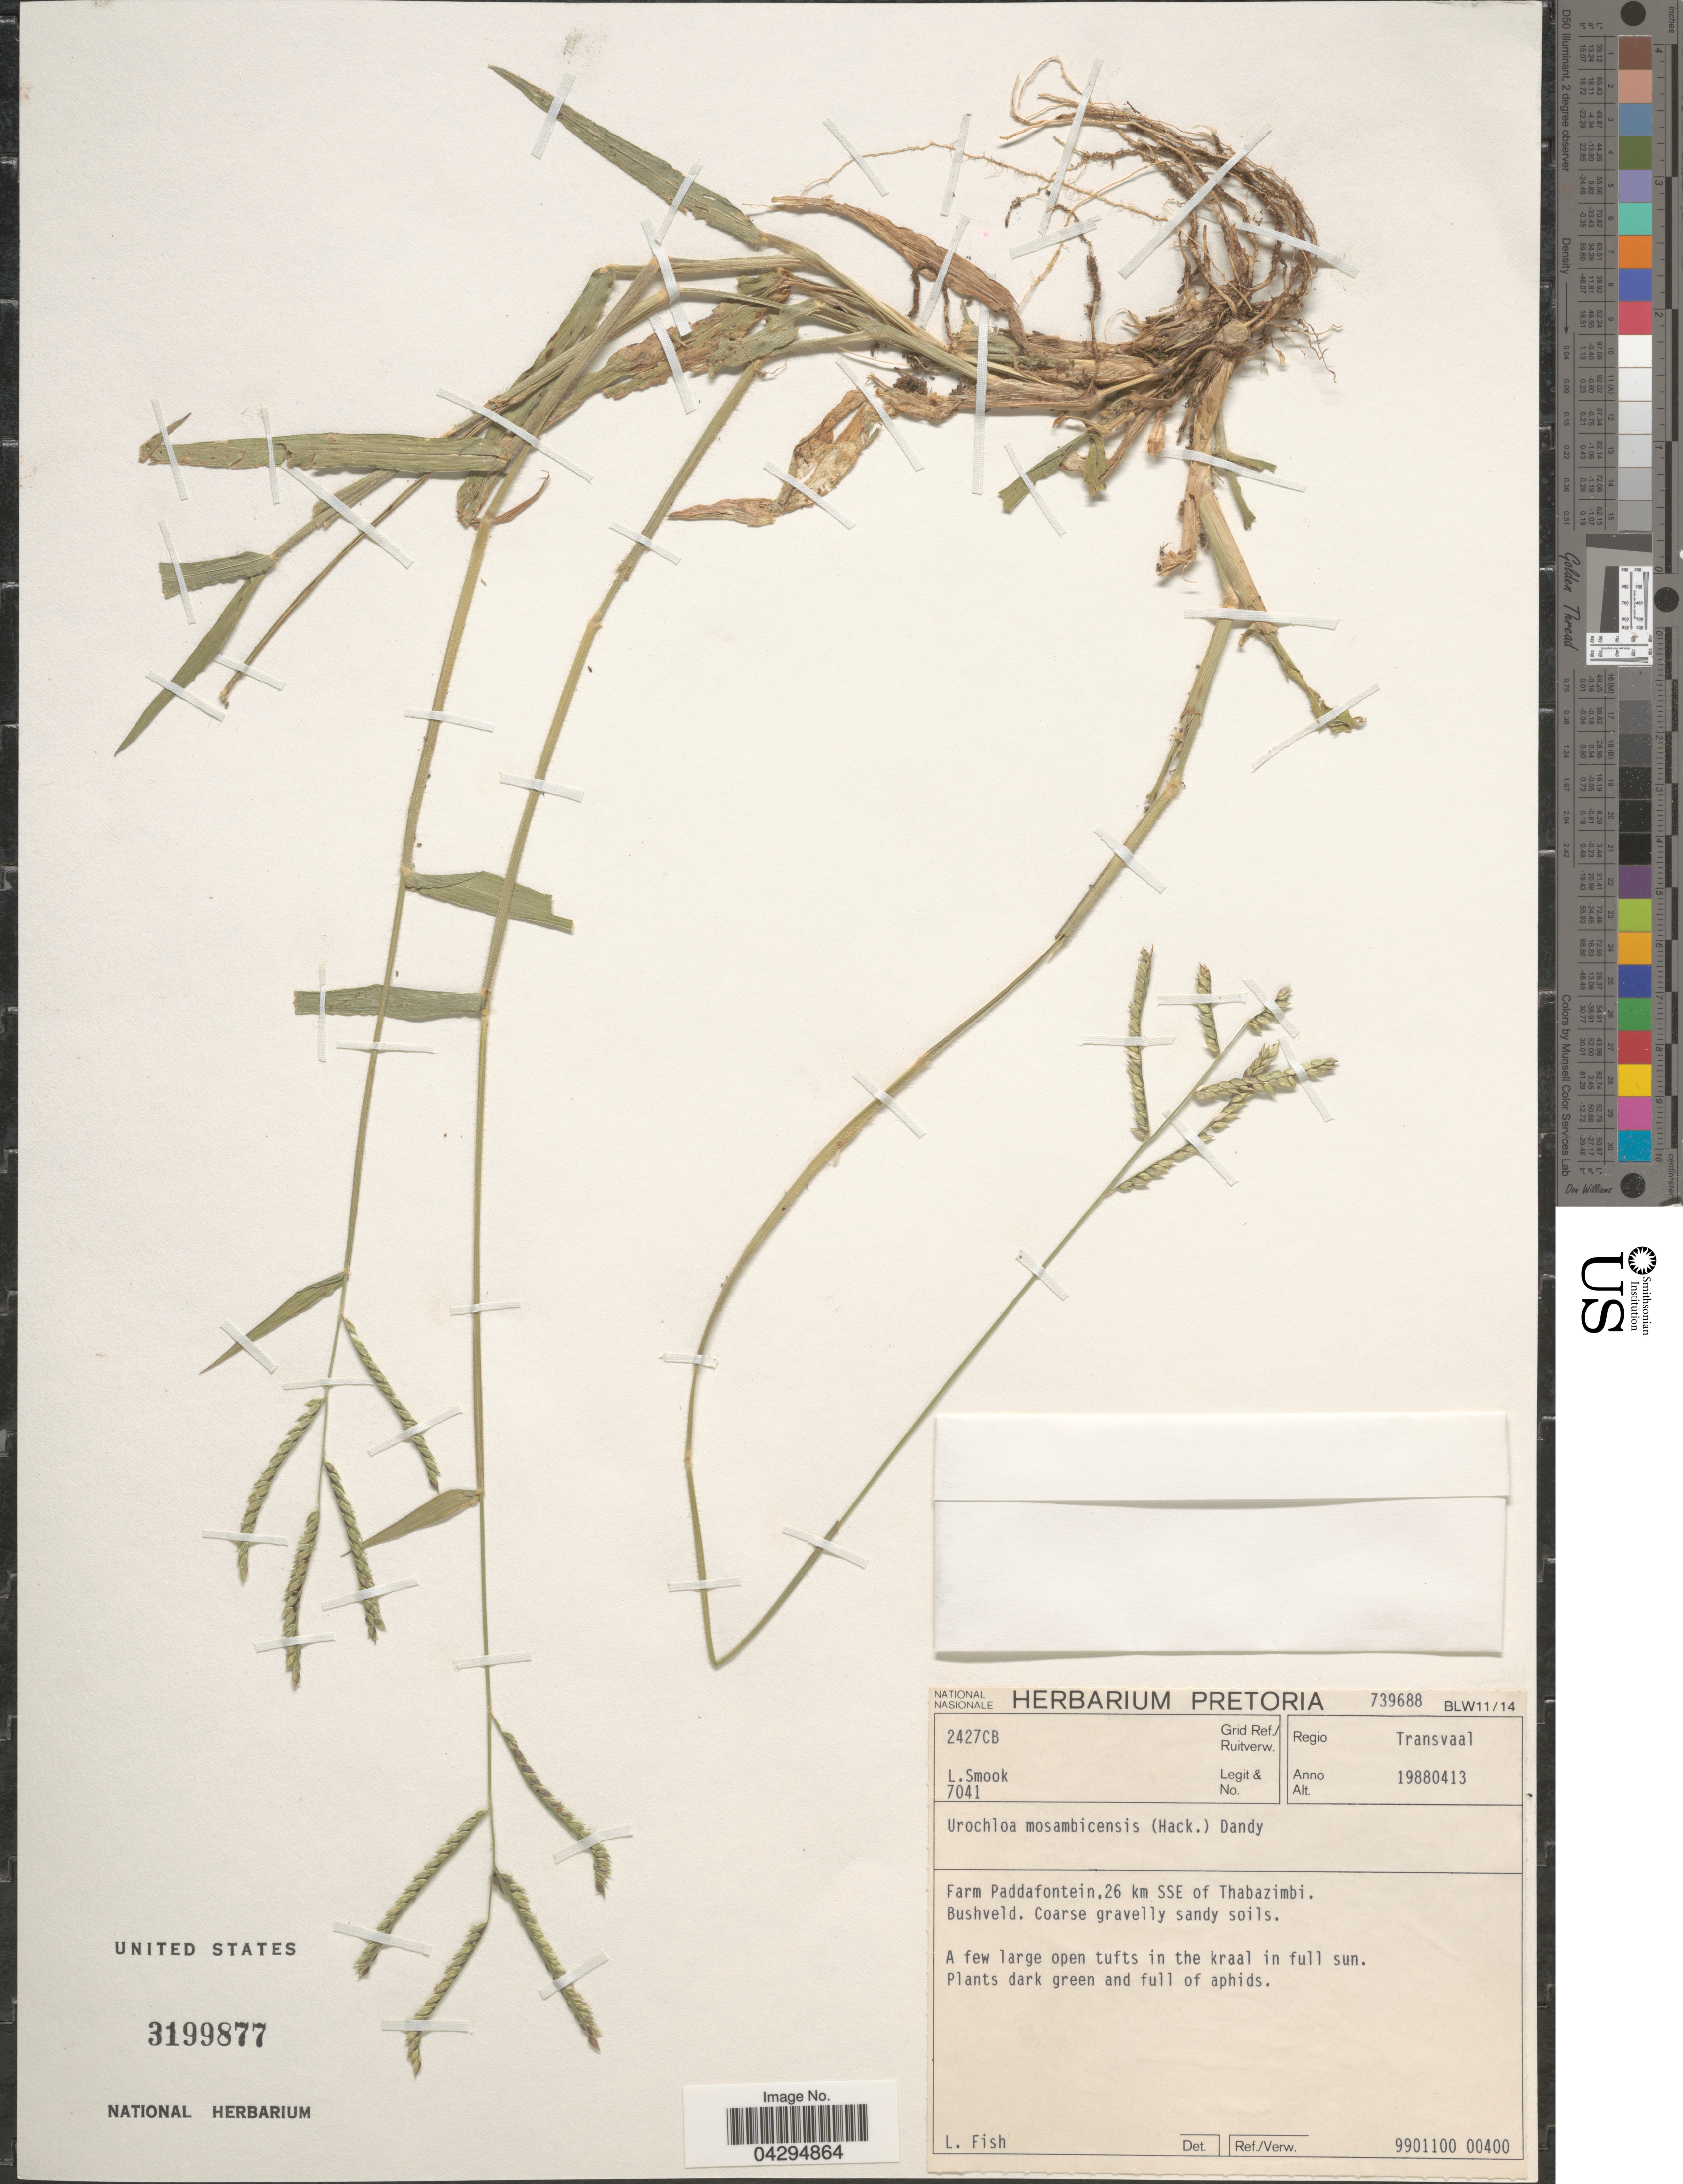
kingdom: Plantae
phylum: Tracheophyta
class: Liliopsida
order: Poales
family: Poaceae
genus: Urochloa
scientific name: Urochloa mosambicensis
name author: (Hack.) Dandy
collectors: L. Smook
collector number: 7041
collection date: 1988-04-13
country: South Africa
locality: Grid Ref./ Ruitverw. 2427CB. Regio Transvaal. Farm Paddafontein,26 km SSE of Thabazimbi.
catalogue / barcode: US 3199877